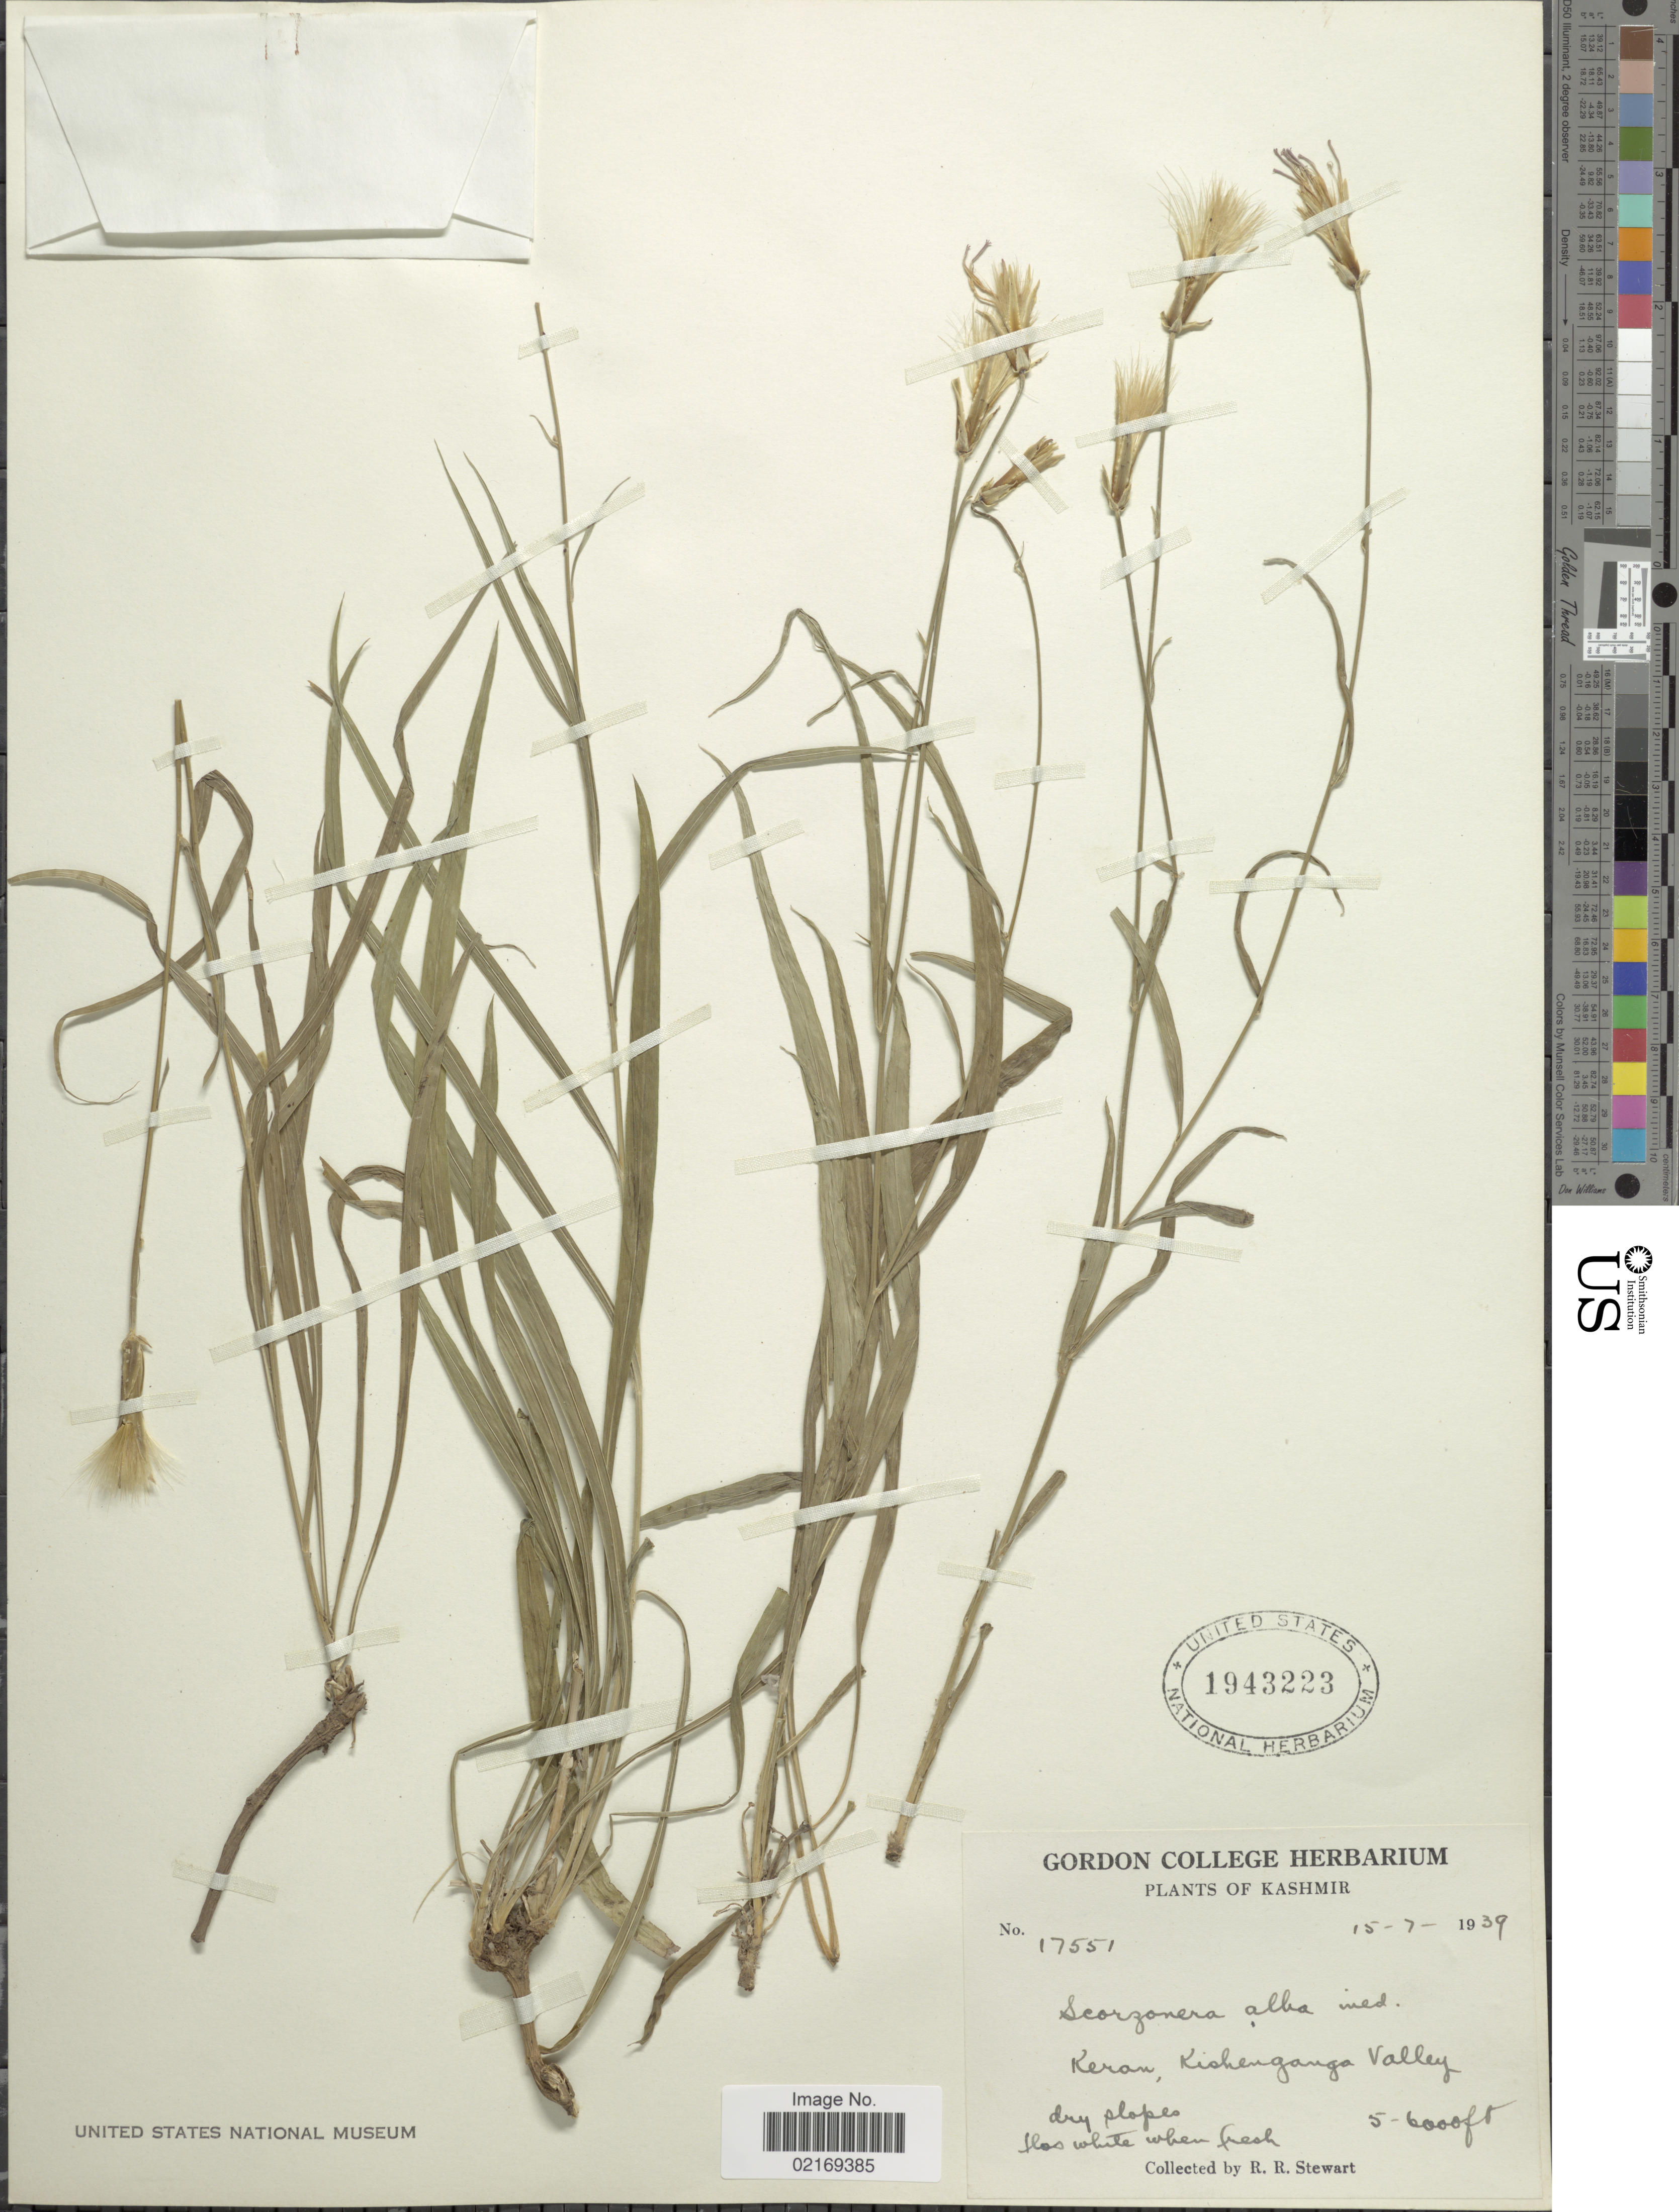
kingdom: Plantae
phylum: Tracheophyta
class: Magnoliopsida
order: Asterales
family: Asteraceae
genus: Scorzonera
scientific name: Scorzonera alba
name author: R.R. Stewart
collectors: R. R. Stewart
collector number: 17551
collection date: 1939-07-15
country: India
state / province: Jammu and Kashmir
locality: Kashmir, Keran, Kishenganga Valley, dry slopes.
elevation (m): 1524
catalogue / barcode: US 1943223